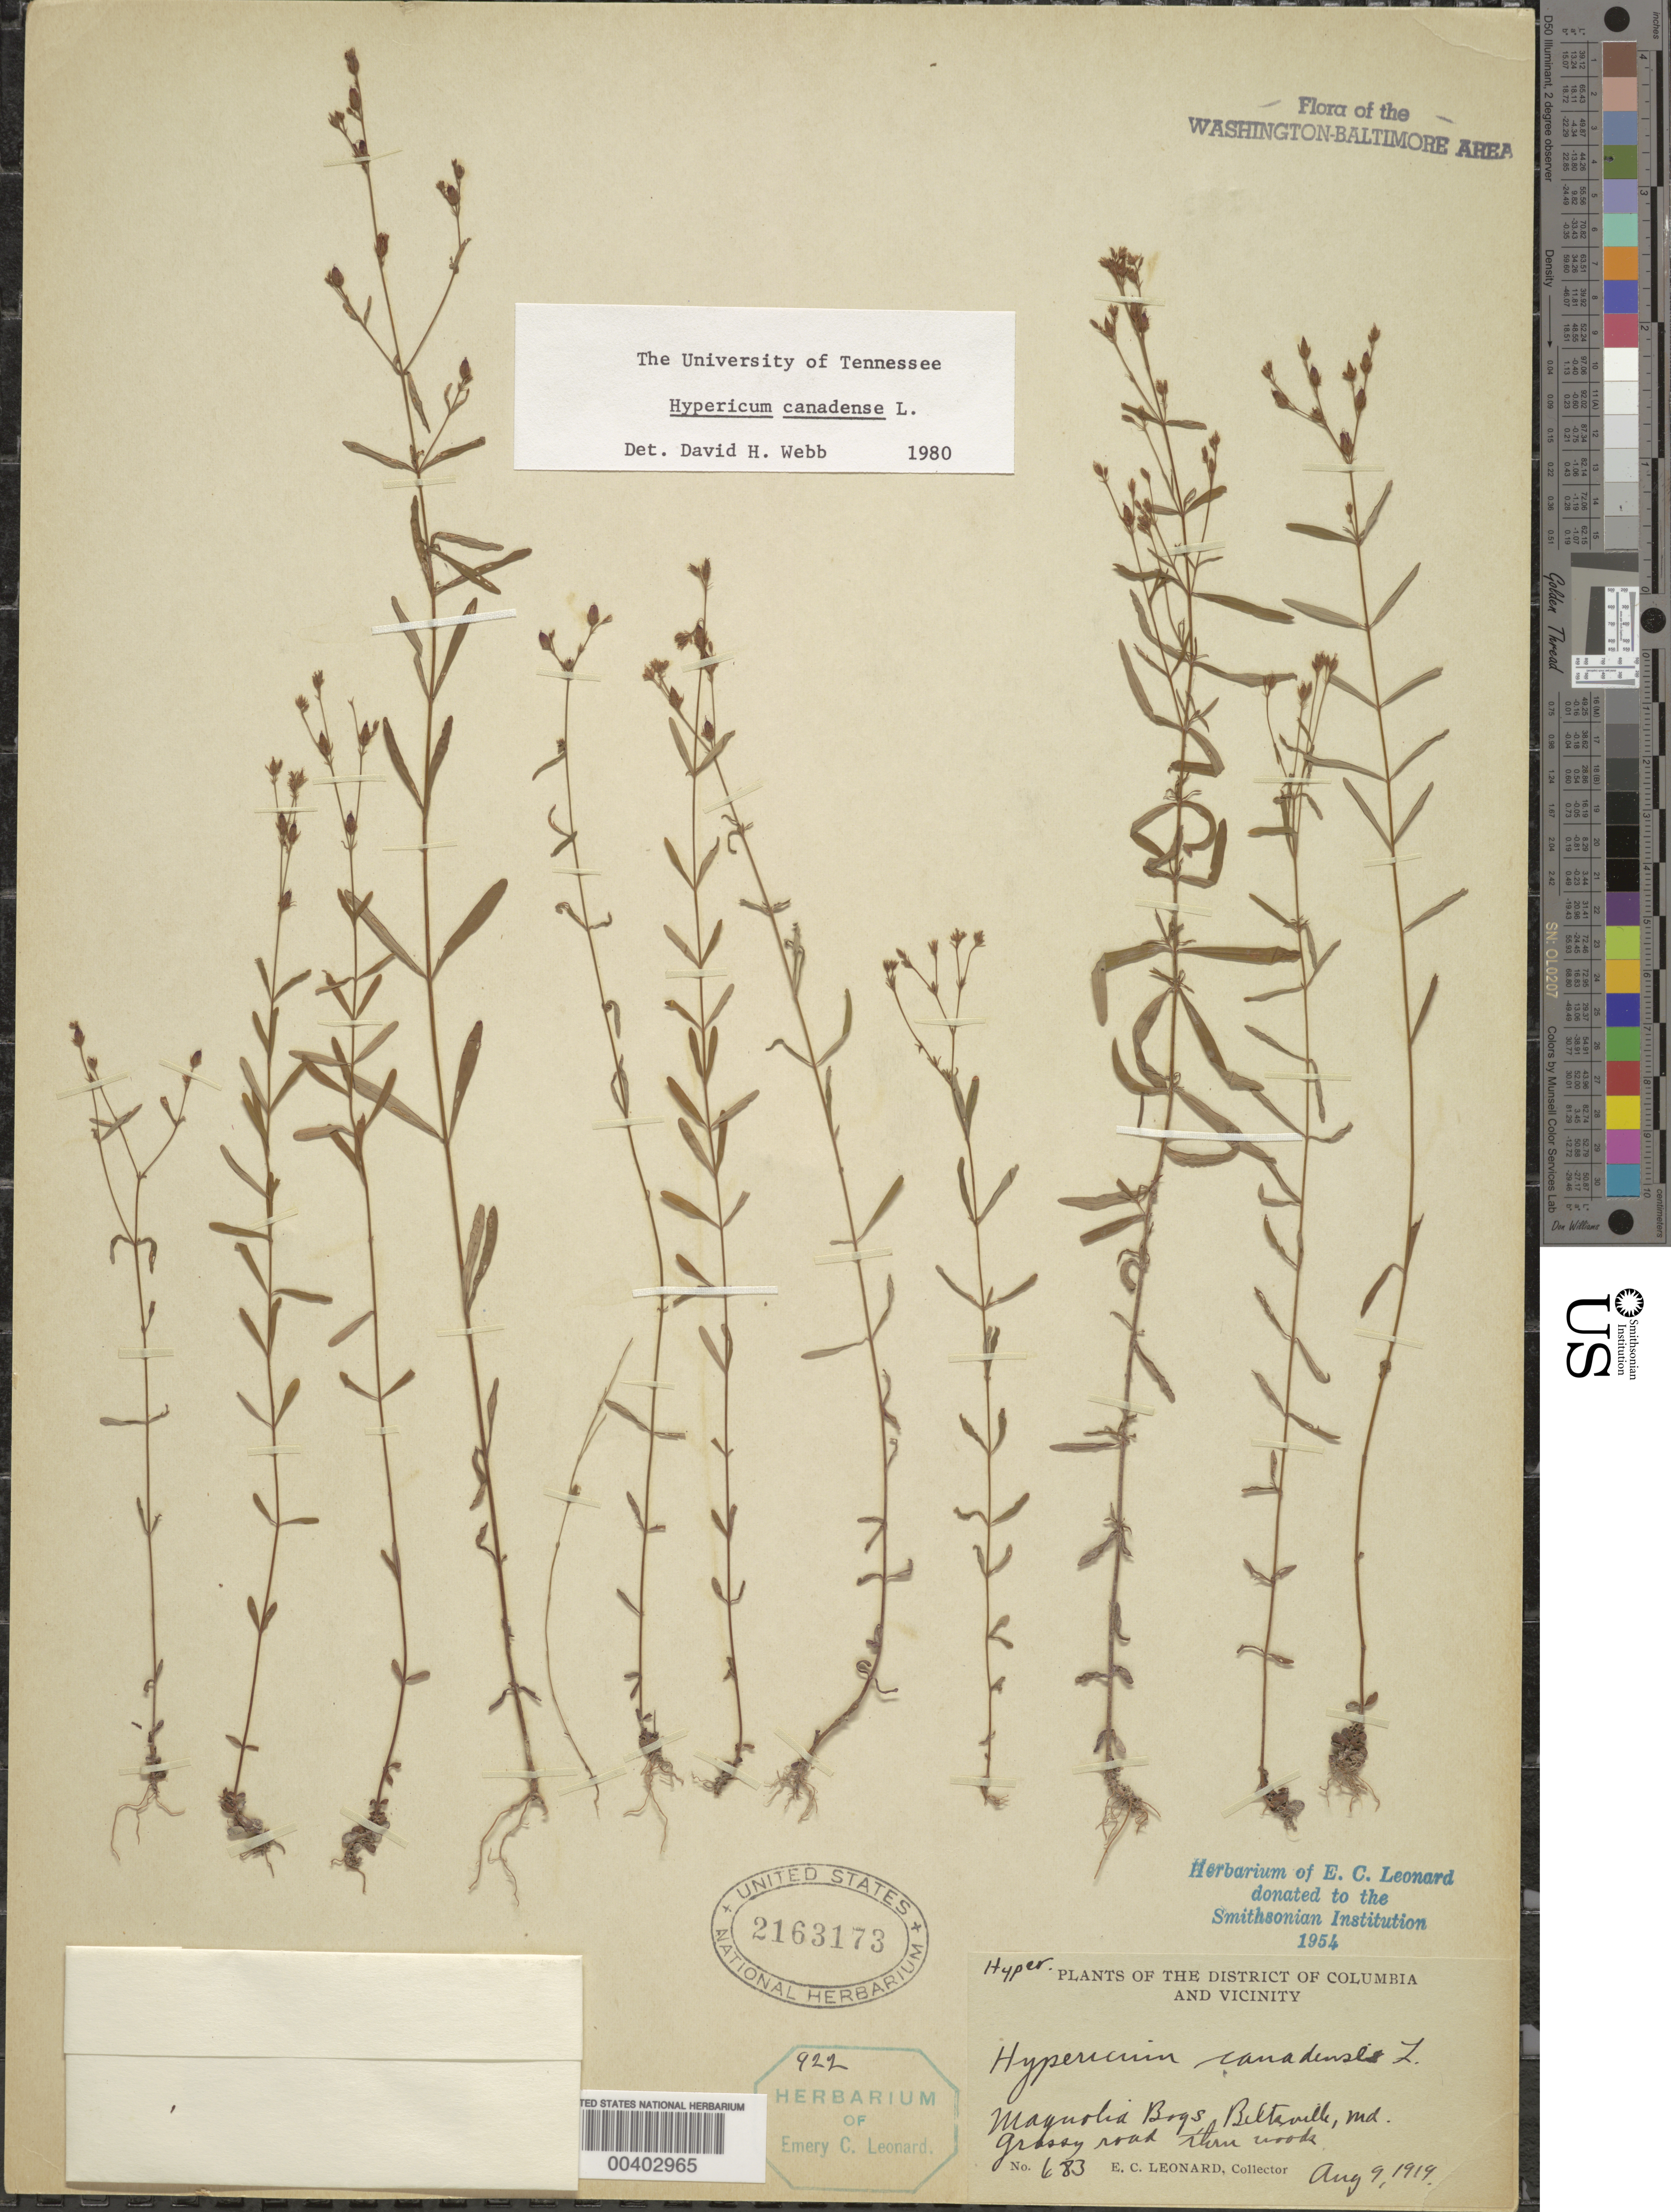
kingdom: Plantae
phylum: Tracheophyta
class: Magnoliopsida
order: Malpighiales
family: Hypericaceae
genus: Hypericum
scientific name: Hypericum canadense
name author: L.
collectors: E. C. Leonard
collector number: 683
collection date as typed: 09 Aug 1919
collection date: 1919-08-09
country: United States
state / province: Maryland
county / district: Prince George's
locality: Magnolia Bogs, Beltsville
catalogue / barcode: US 2163173